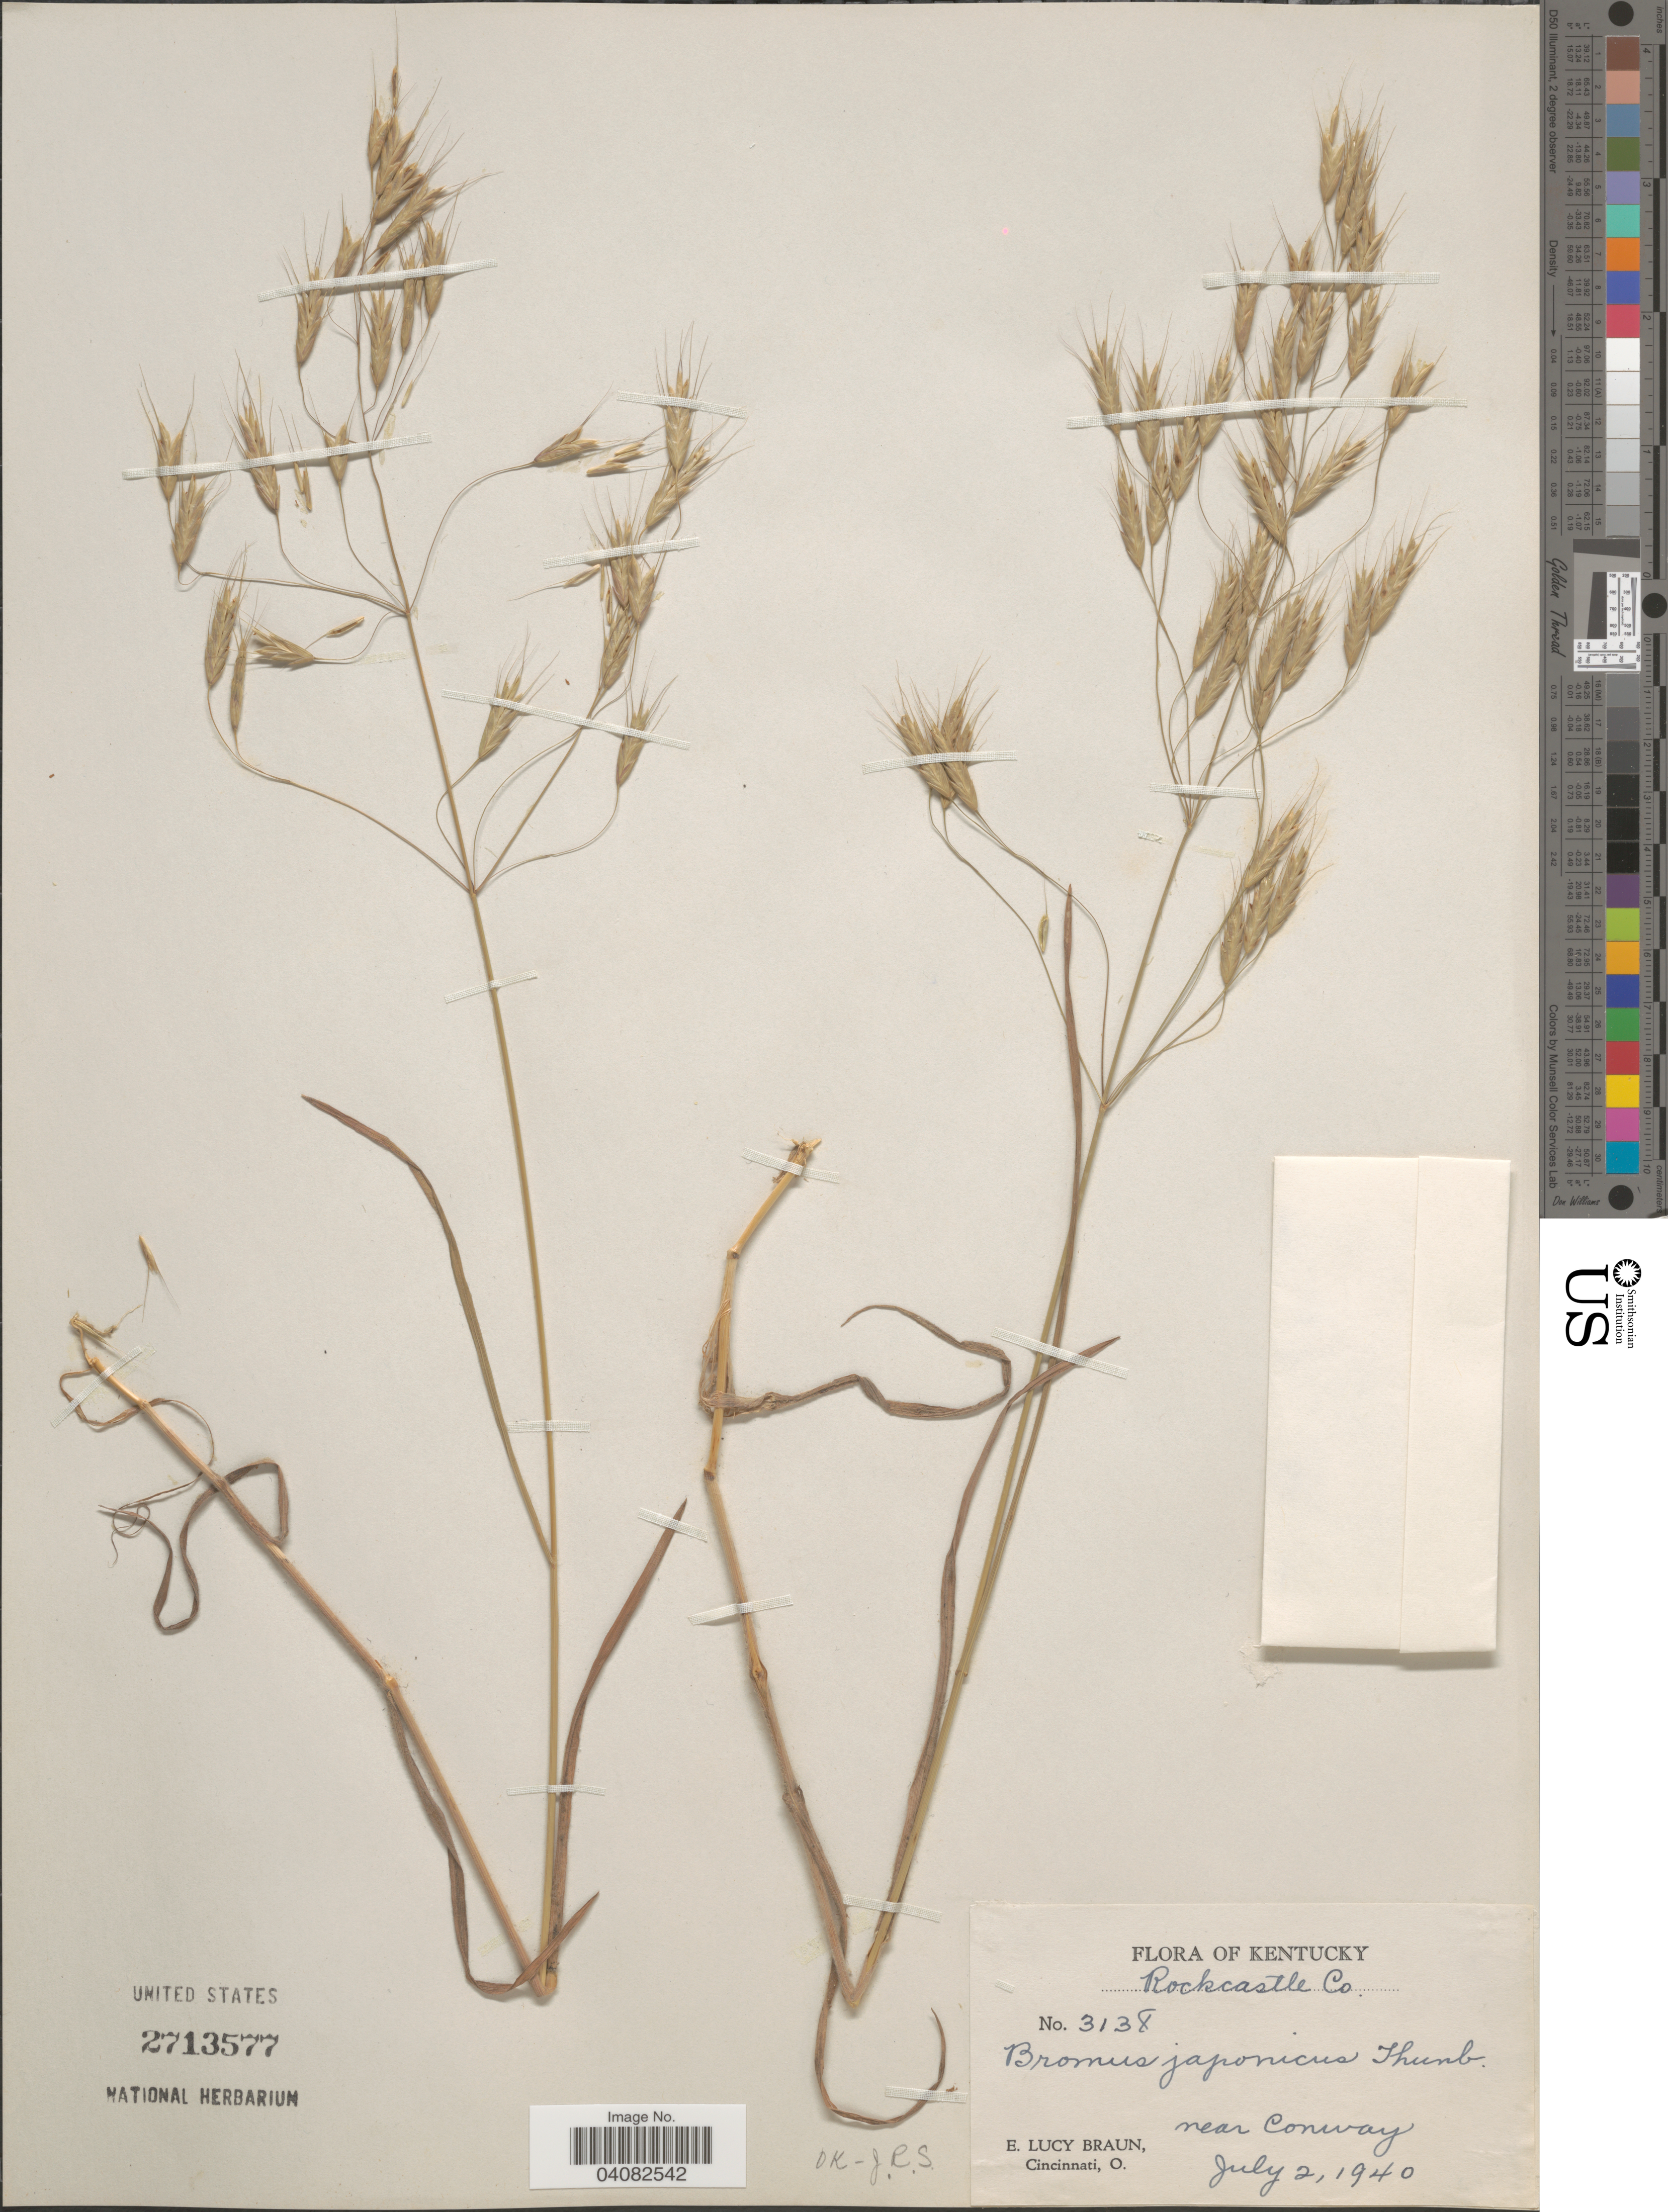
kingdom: Plantae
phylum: Tracheophyta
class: Liliopsida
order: Poales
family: Poaceae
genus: Bromus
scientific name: Bromus japonicus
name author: Houtt.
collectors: E. L. Braun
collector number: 3138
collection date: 1940-07-02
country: United States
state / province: Kentucky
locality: Rockcastle Co. Near Conway.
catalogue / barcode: US 2713577